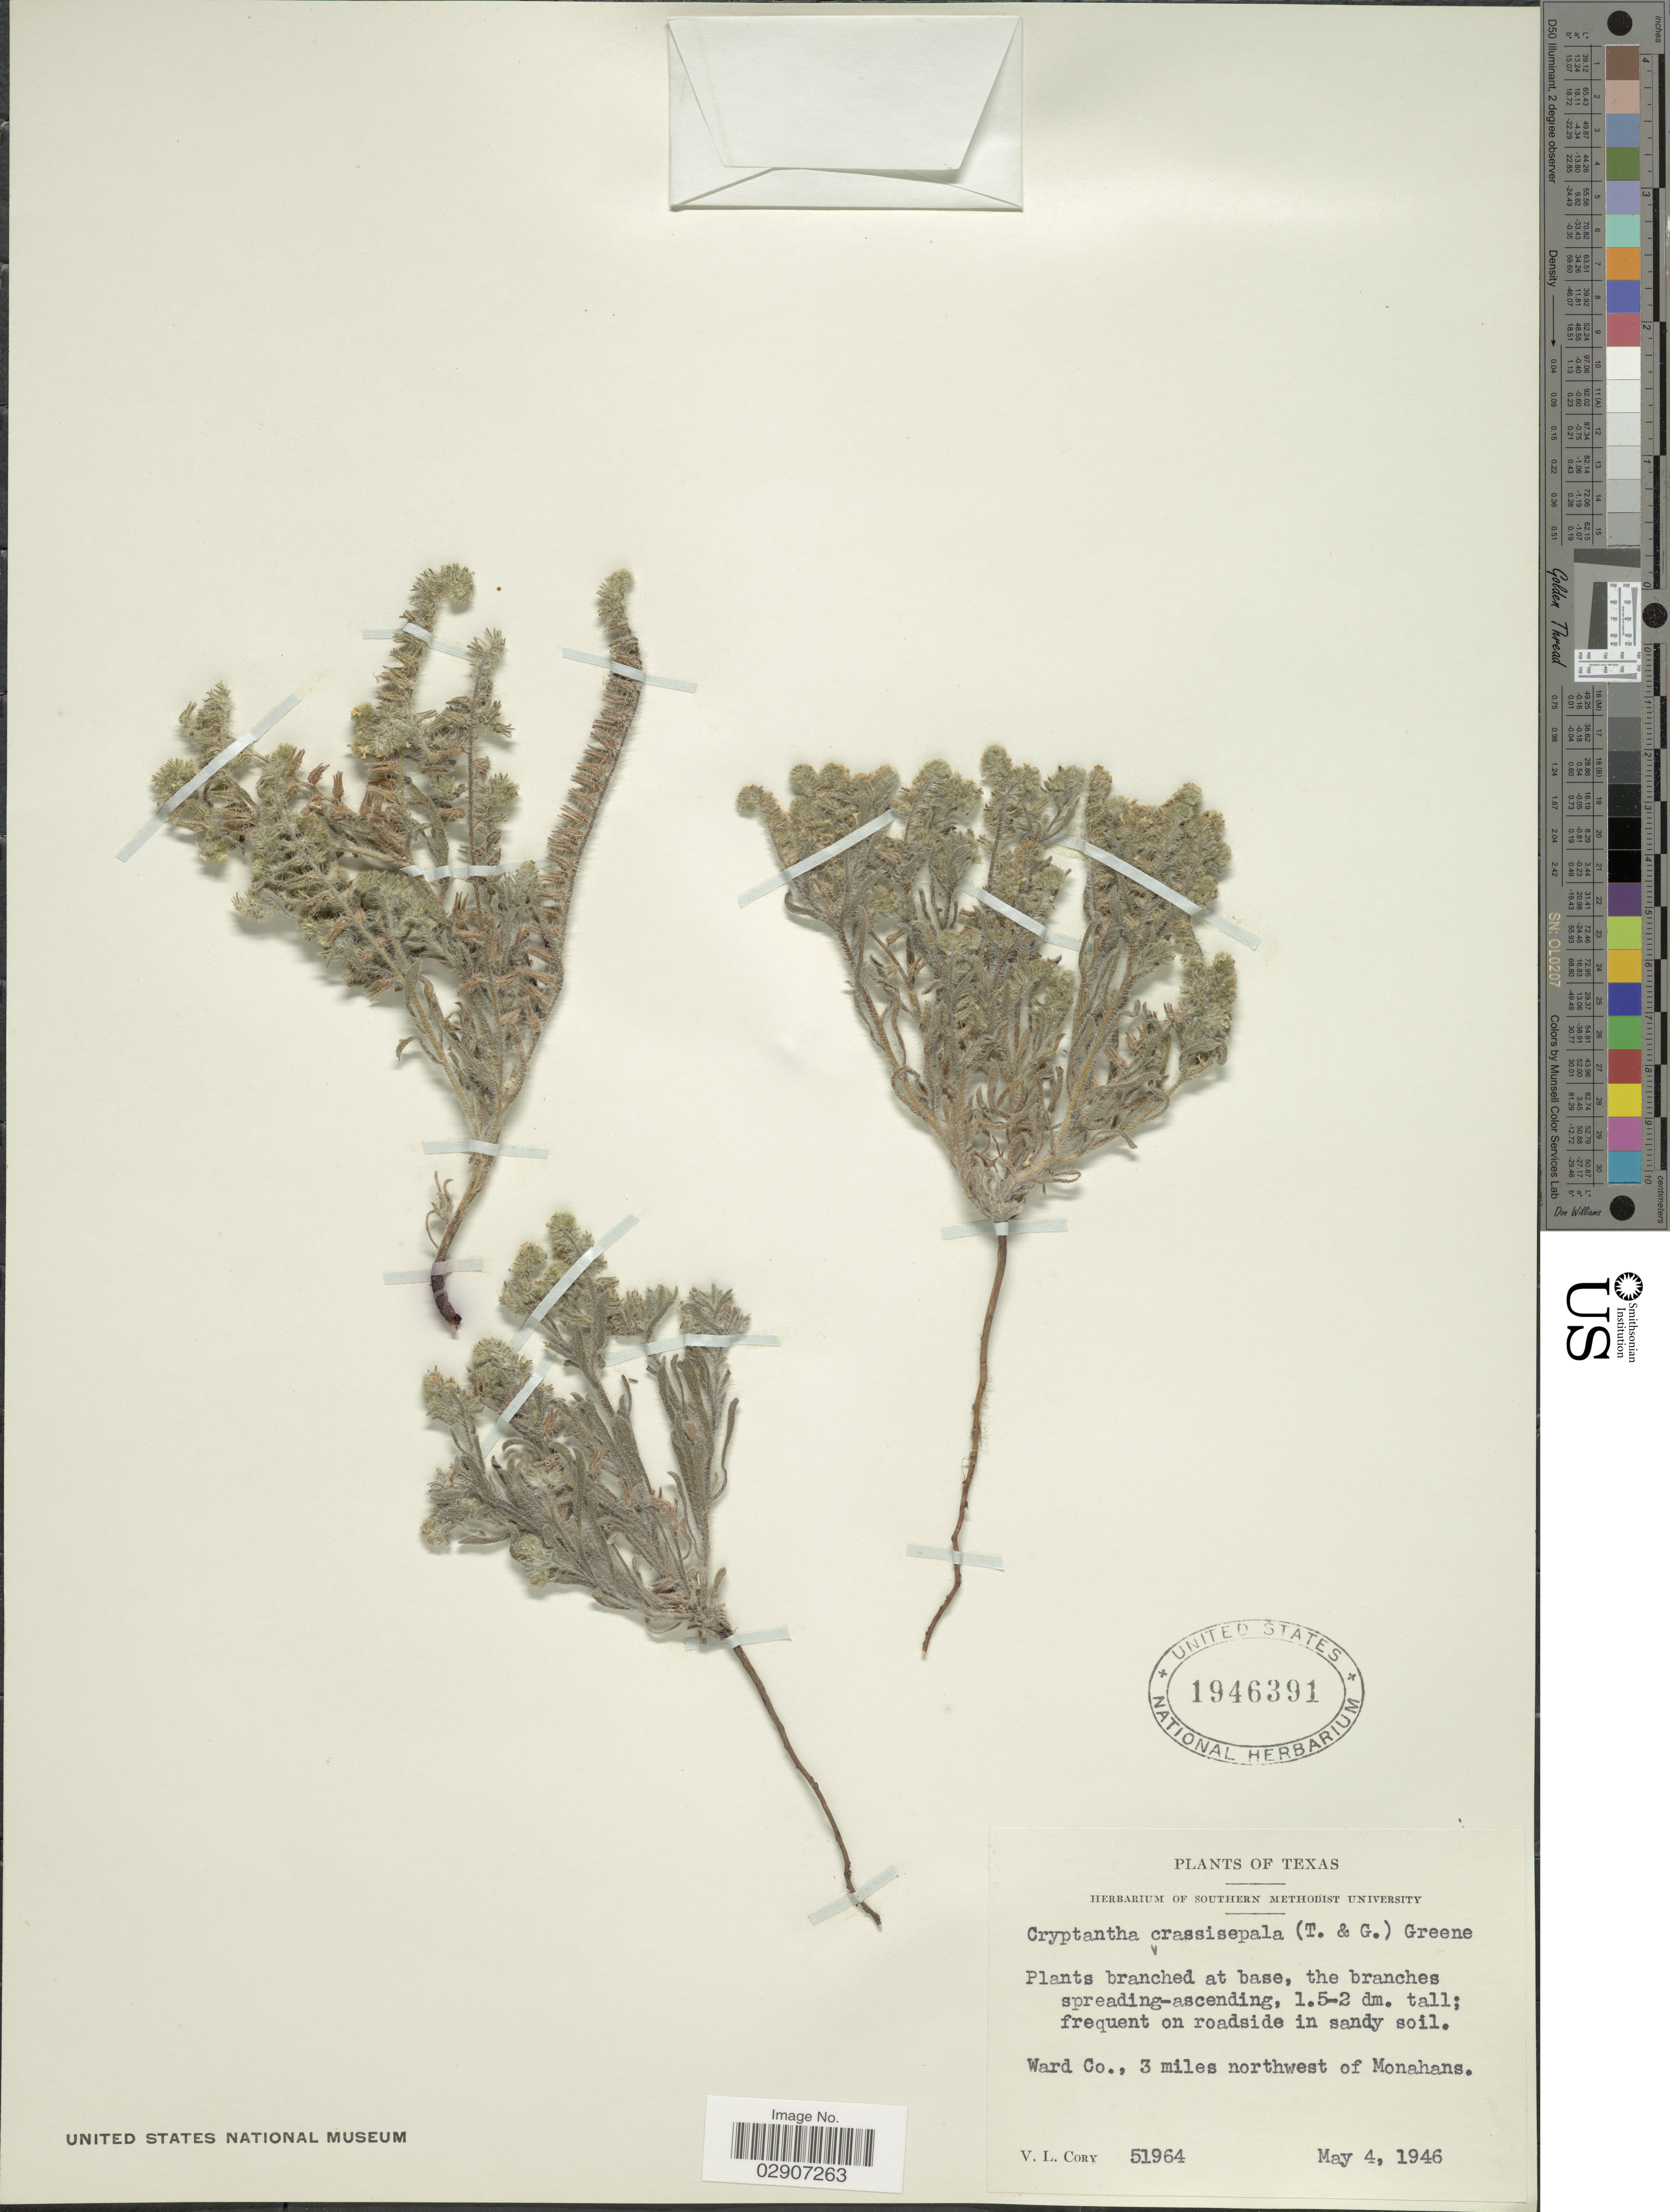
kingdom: Plantae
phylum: Tracheophyta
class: Magnoliopsida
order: Boraginales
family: Boraginaceae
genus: Cryptantha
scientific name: Cryptantha crassisepala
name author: (Torr. & A. Gray) Greene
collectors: V. Cory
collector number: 51964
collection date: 1946-05-04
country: United States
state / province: Texas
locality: Ward Co., 3 miles northwest of Monahans.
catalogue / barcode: US 1946391